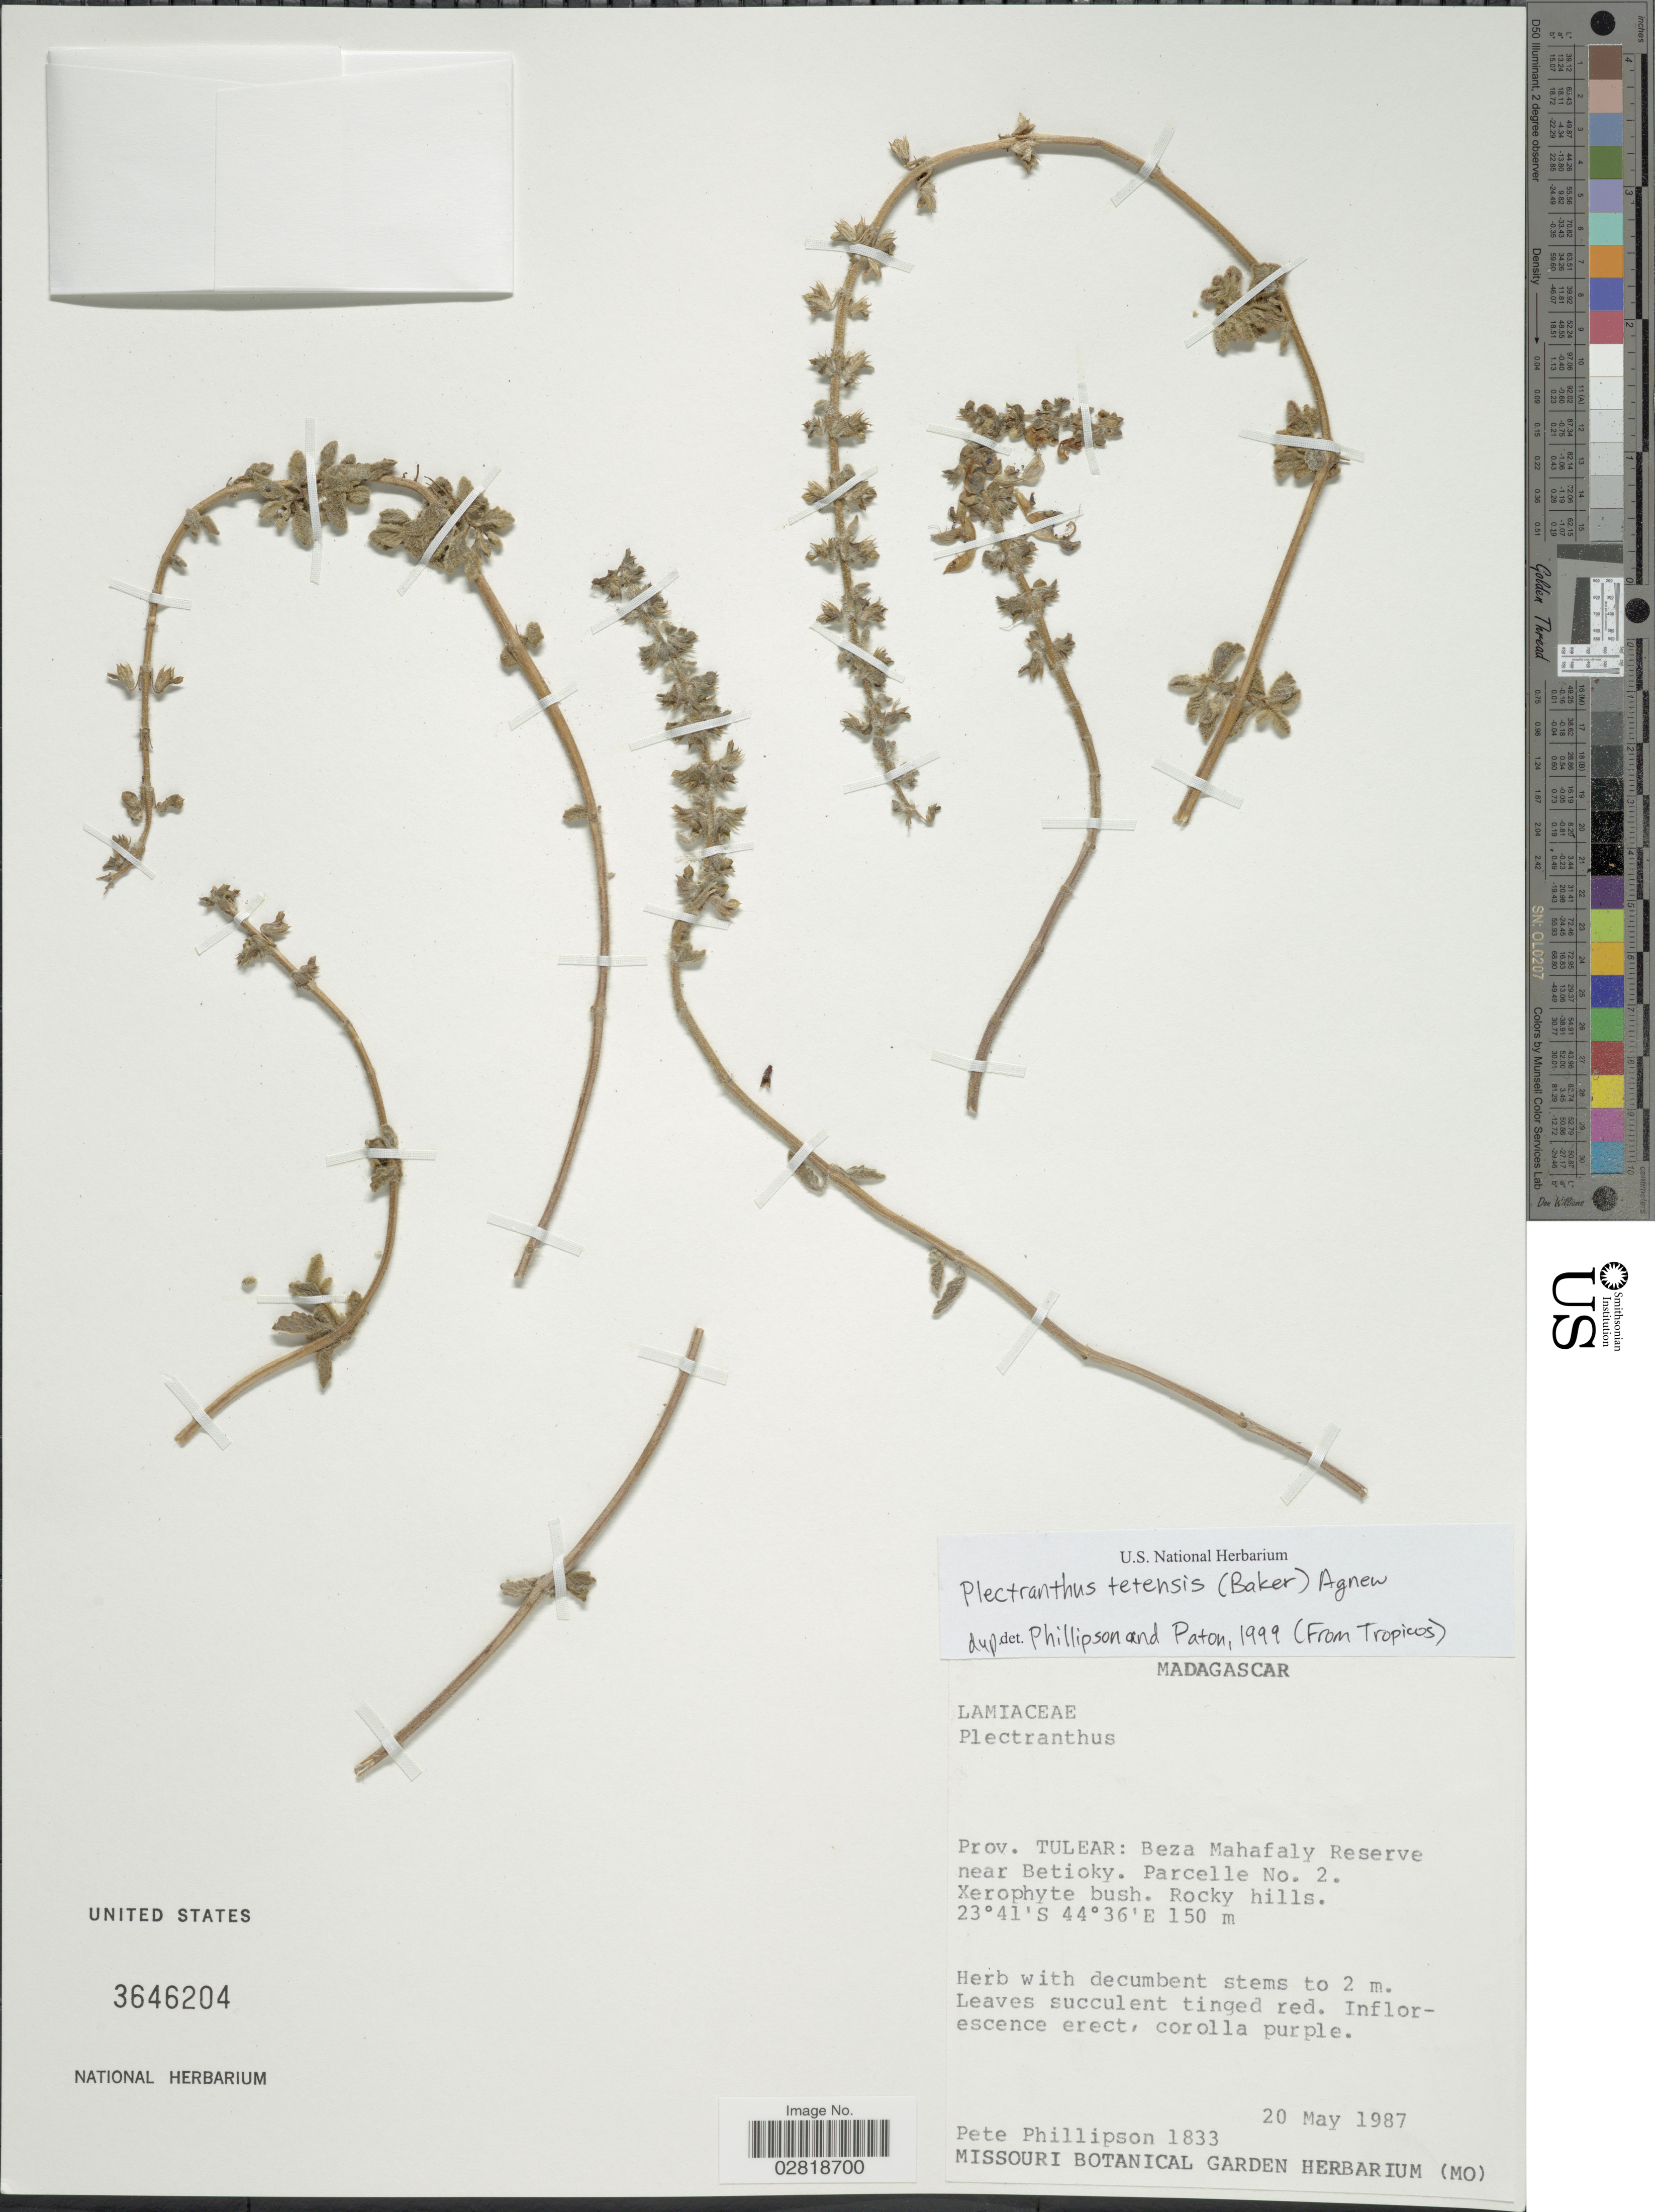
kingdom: Plantae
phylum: Tracheophyta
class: Magnoliopsida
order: Lamiales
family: Lamiaceae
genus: Plectranthus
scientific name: Plectranthus tetensis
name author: (Baker) Agnew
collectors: P. B. Phillipson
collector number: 1833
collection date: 1987-05-20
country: Madagascar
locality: Prov. Tulear: Beza Mahafaly Reserve near Betioky. Parcelle No. 2.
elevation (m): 150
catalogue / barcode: US 3646204